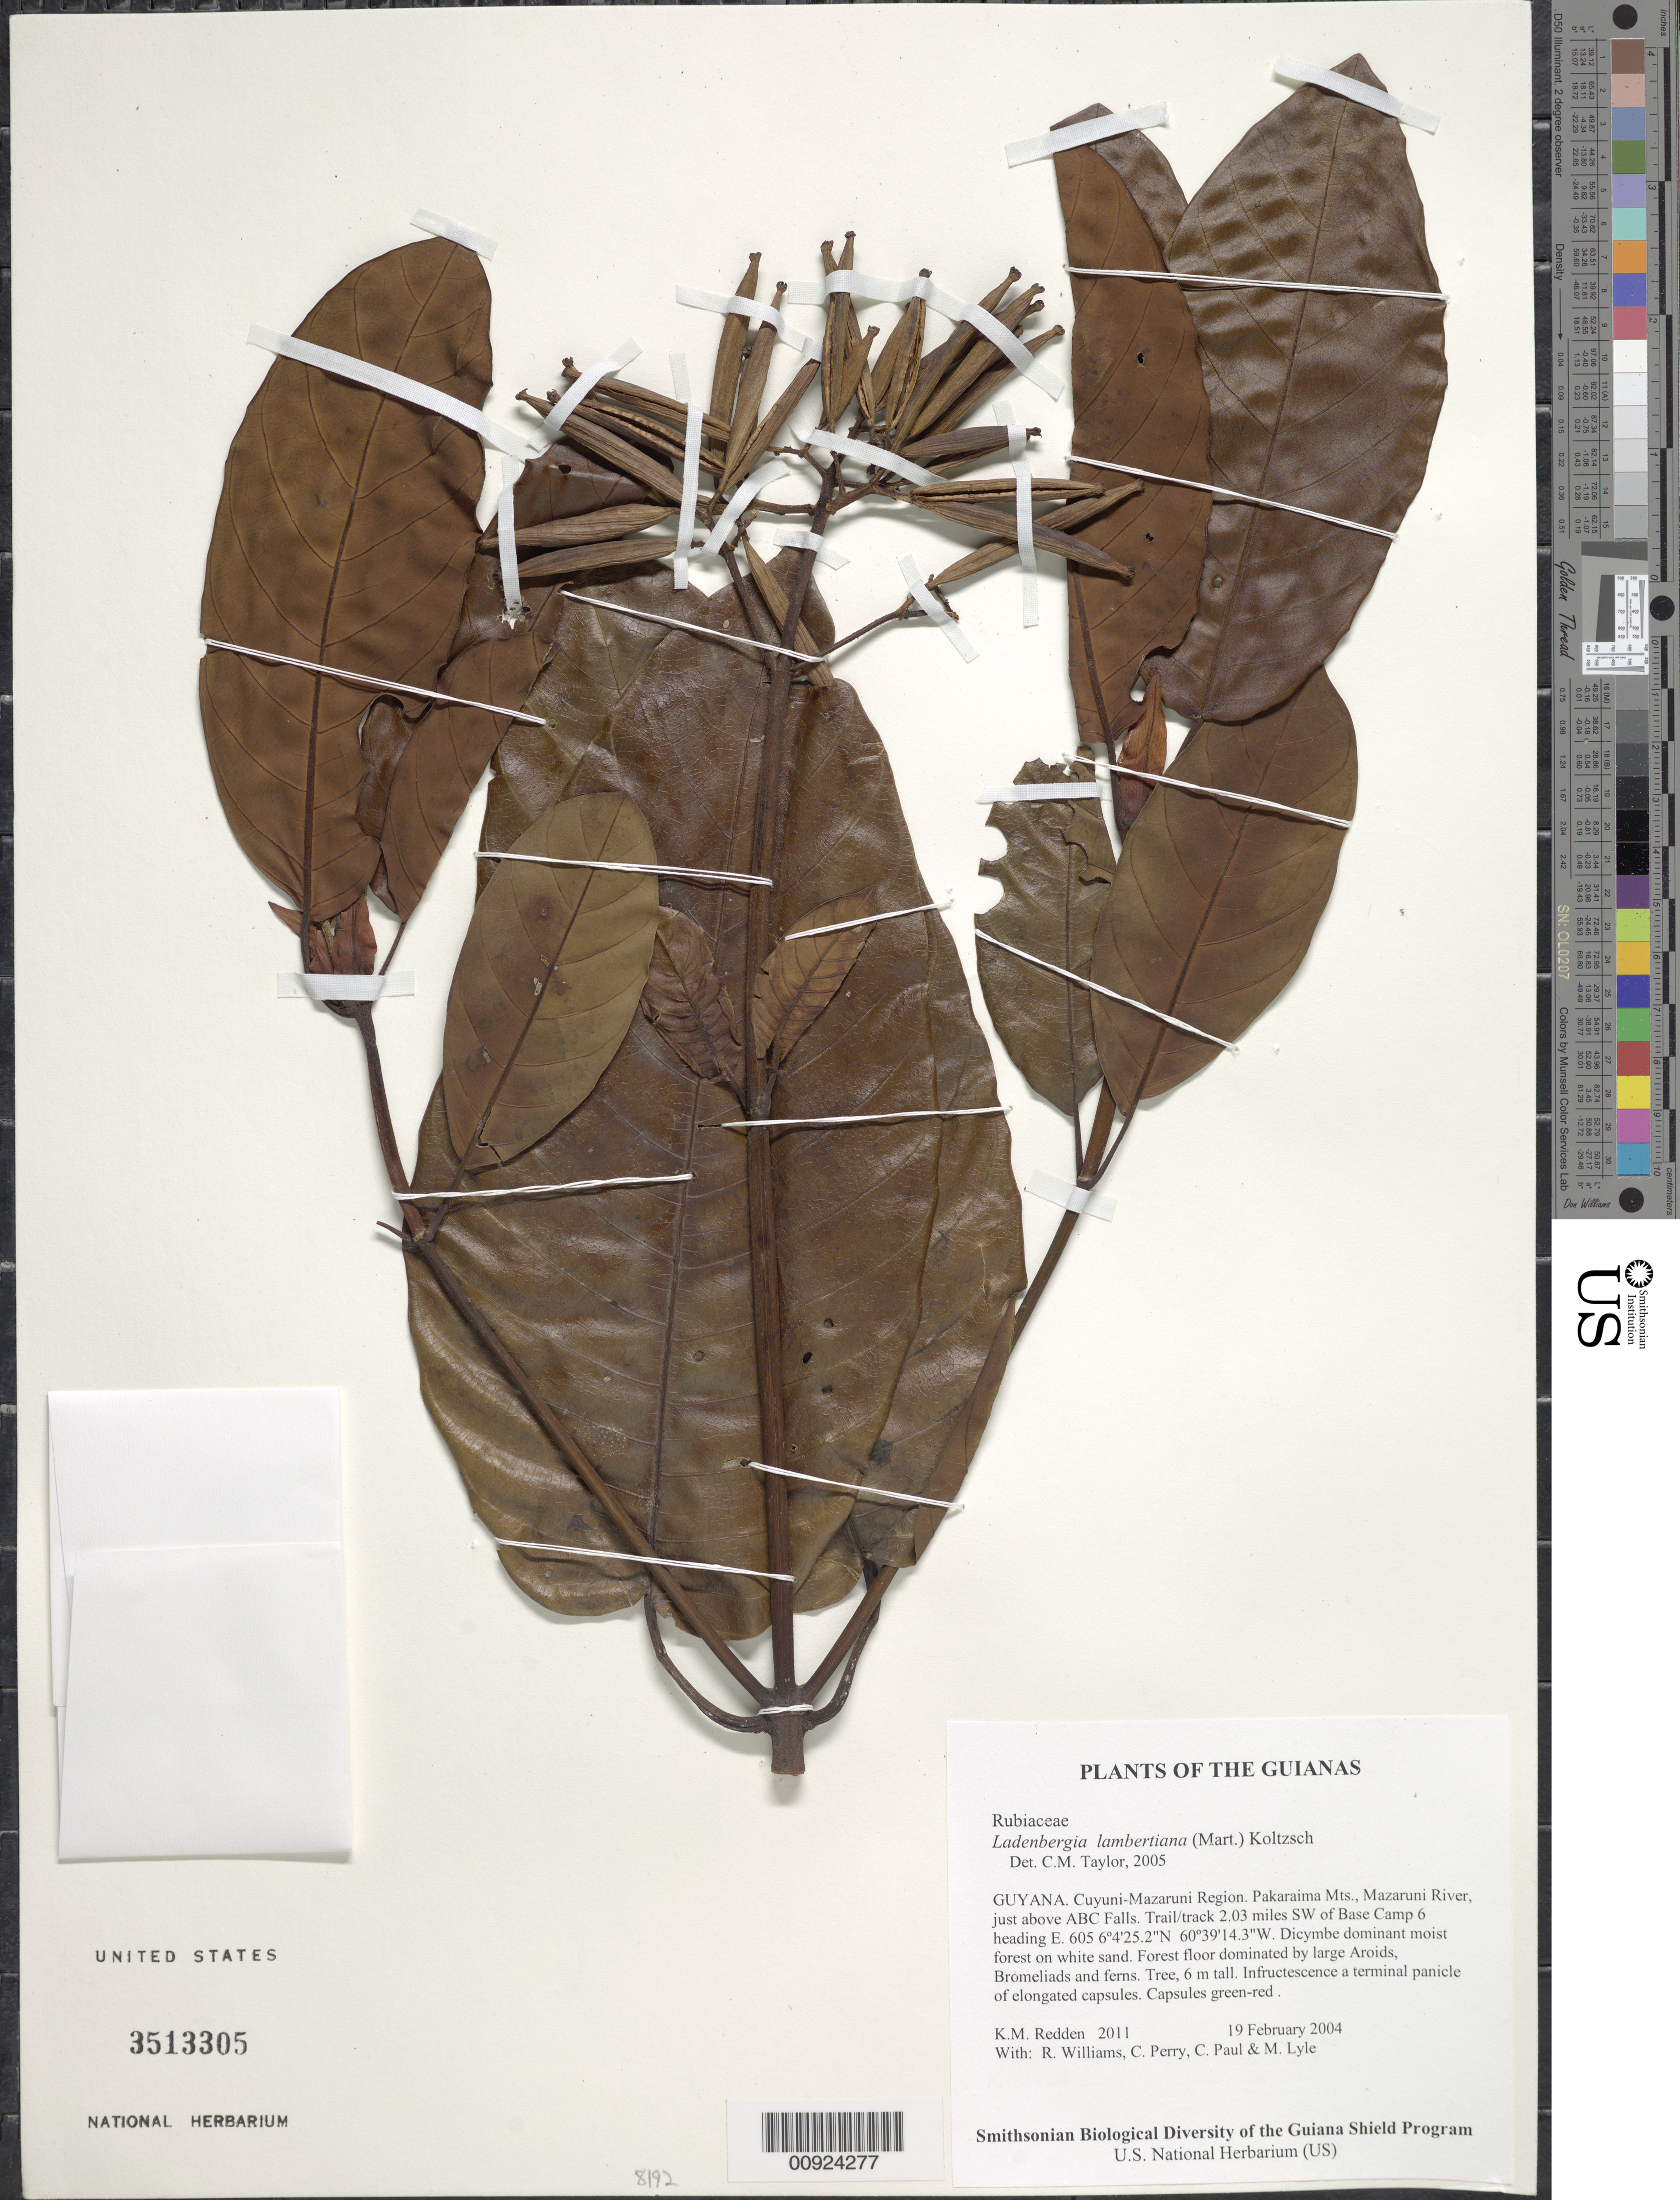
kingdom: Plantae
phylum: Tracheophyta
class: Magnoliopsida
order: Gentianales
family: Rubiaceae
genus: Ladenbergia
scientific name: Ladenbergia lambertiana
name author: (A. Braun ex Mart.) Klotzsch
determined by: Taylor, Charlotte M.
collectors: K. M. Redden, R. Williams, C. Perry, C. Paul & M. Lyle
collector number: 2011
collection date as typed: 19 February 2004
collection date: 2004-02-19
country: Guyana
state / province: Cuyuni-Mazaruni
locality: Pakaraima Mts., Mazaruni River. Just above ABC Falls. Trail/track 2.03 miles SW of Base Camp 6 heading East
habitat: Dicymbe dominant moist forest on white sand. Forest floor dominated by large aroids, bromeliads and ferns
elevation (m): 605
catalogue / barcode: US 3513305